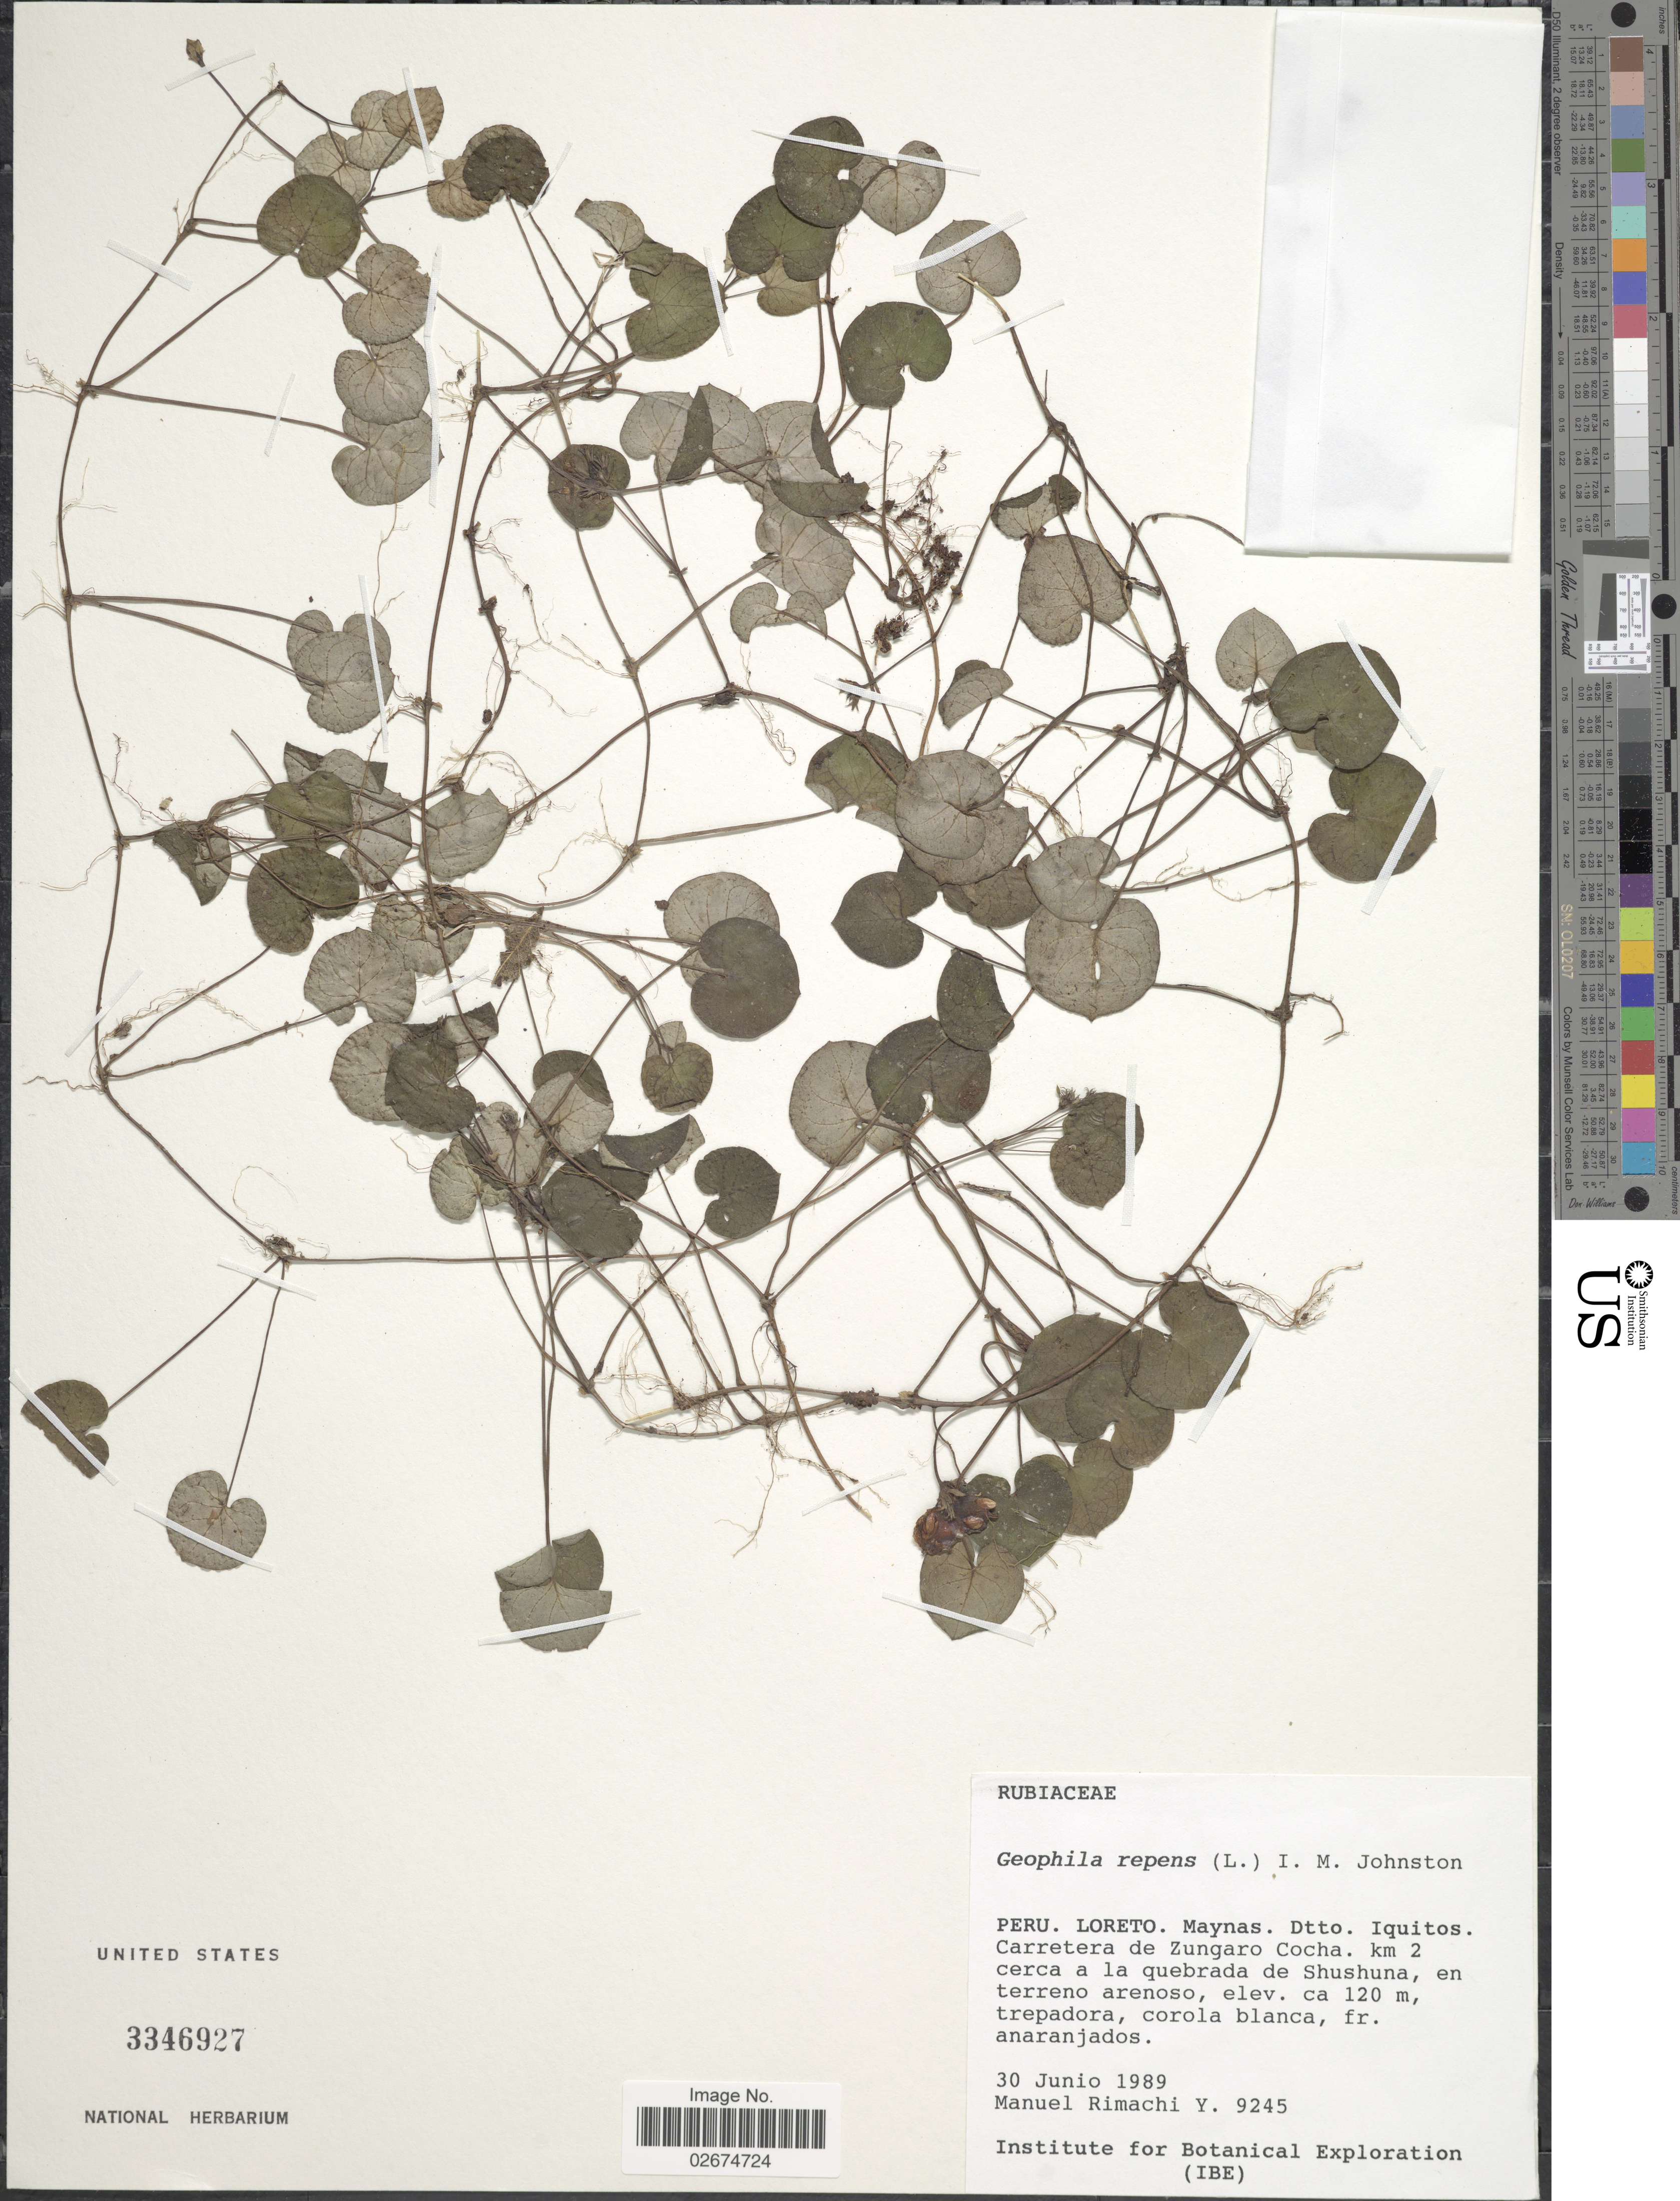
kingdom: Plantae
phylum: Tracheophyta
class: Magnoliopsida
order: Gentianales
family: Rubiaceae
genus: Carinta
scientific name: Carinta repens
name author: (L.) L.B. Sm. & Downs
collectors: M. Rimachi Y.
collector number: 9245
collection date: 1989-06-30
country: Peru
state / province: Loreto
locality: Peru, Loreto, Maynas, Dtto. Iquitos, Carretera de Zungaro Cocha, Km 2 ecrca a la quebrada de Shushuna, en terreno arenoso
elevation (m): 120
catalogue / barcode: US 3346927